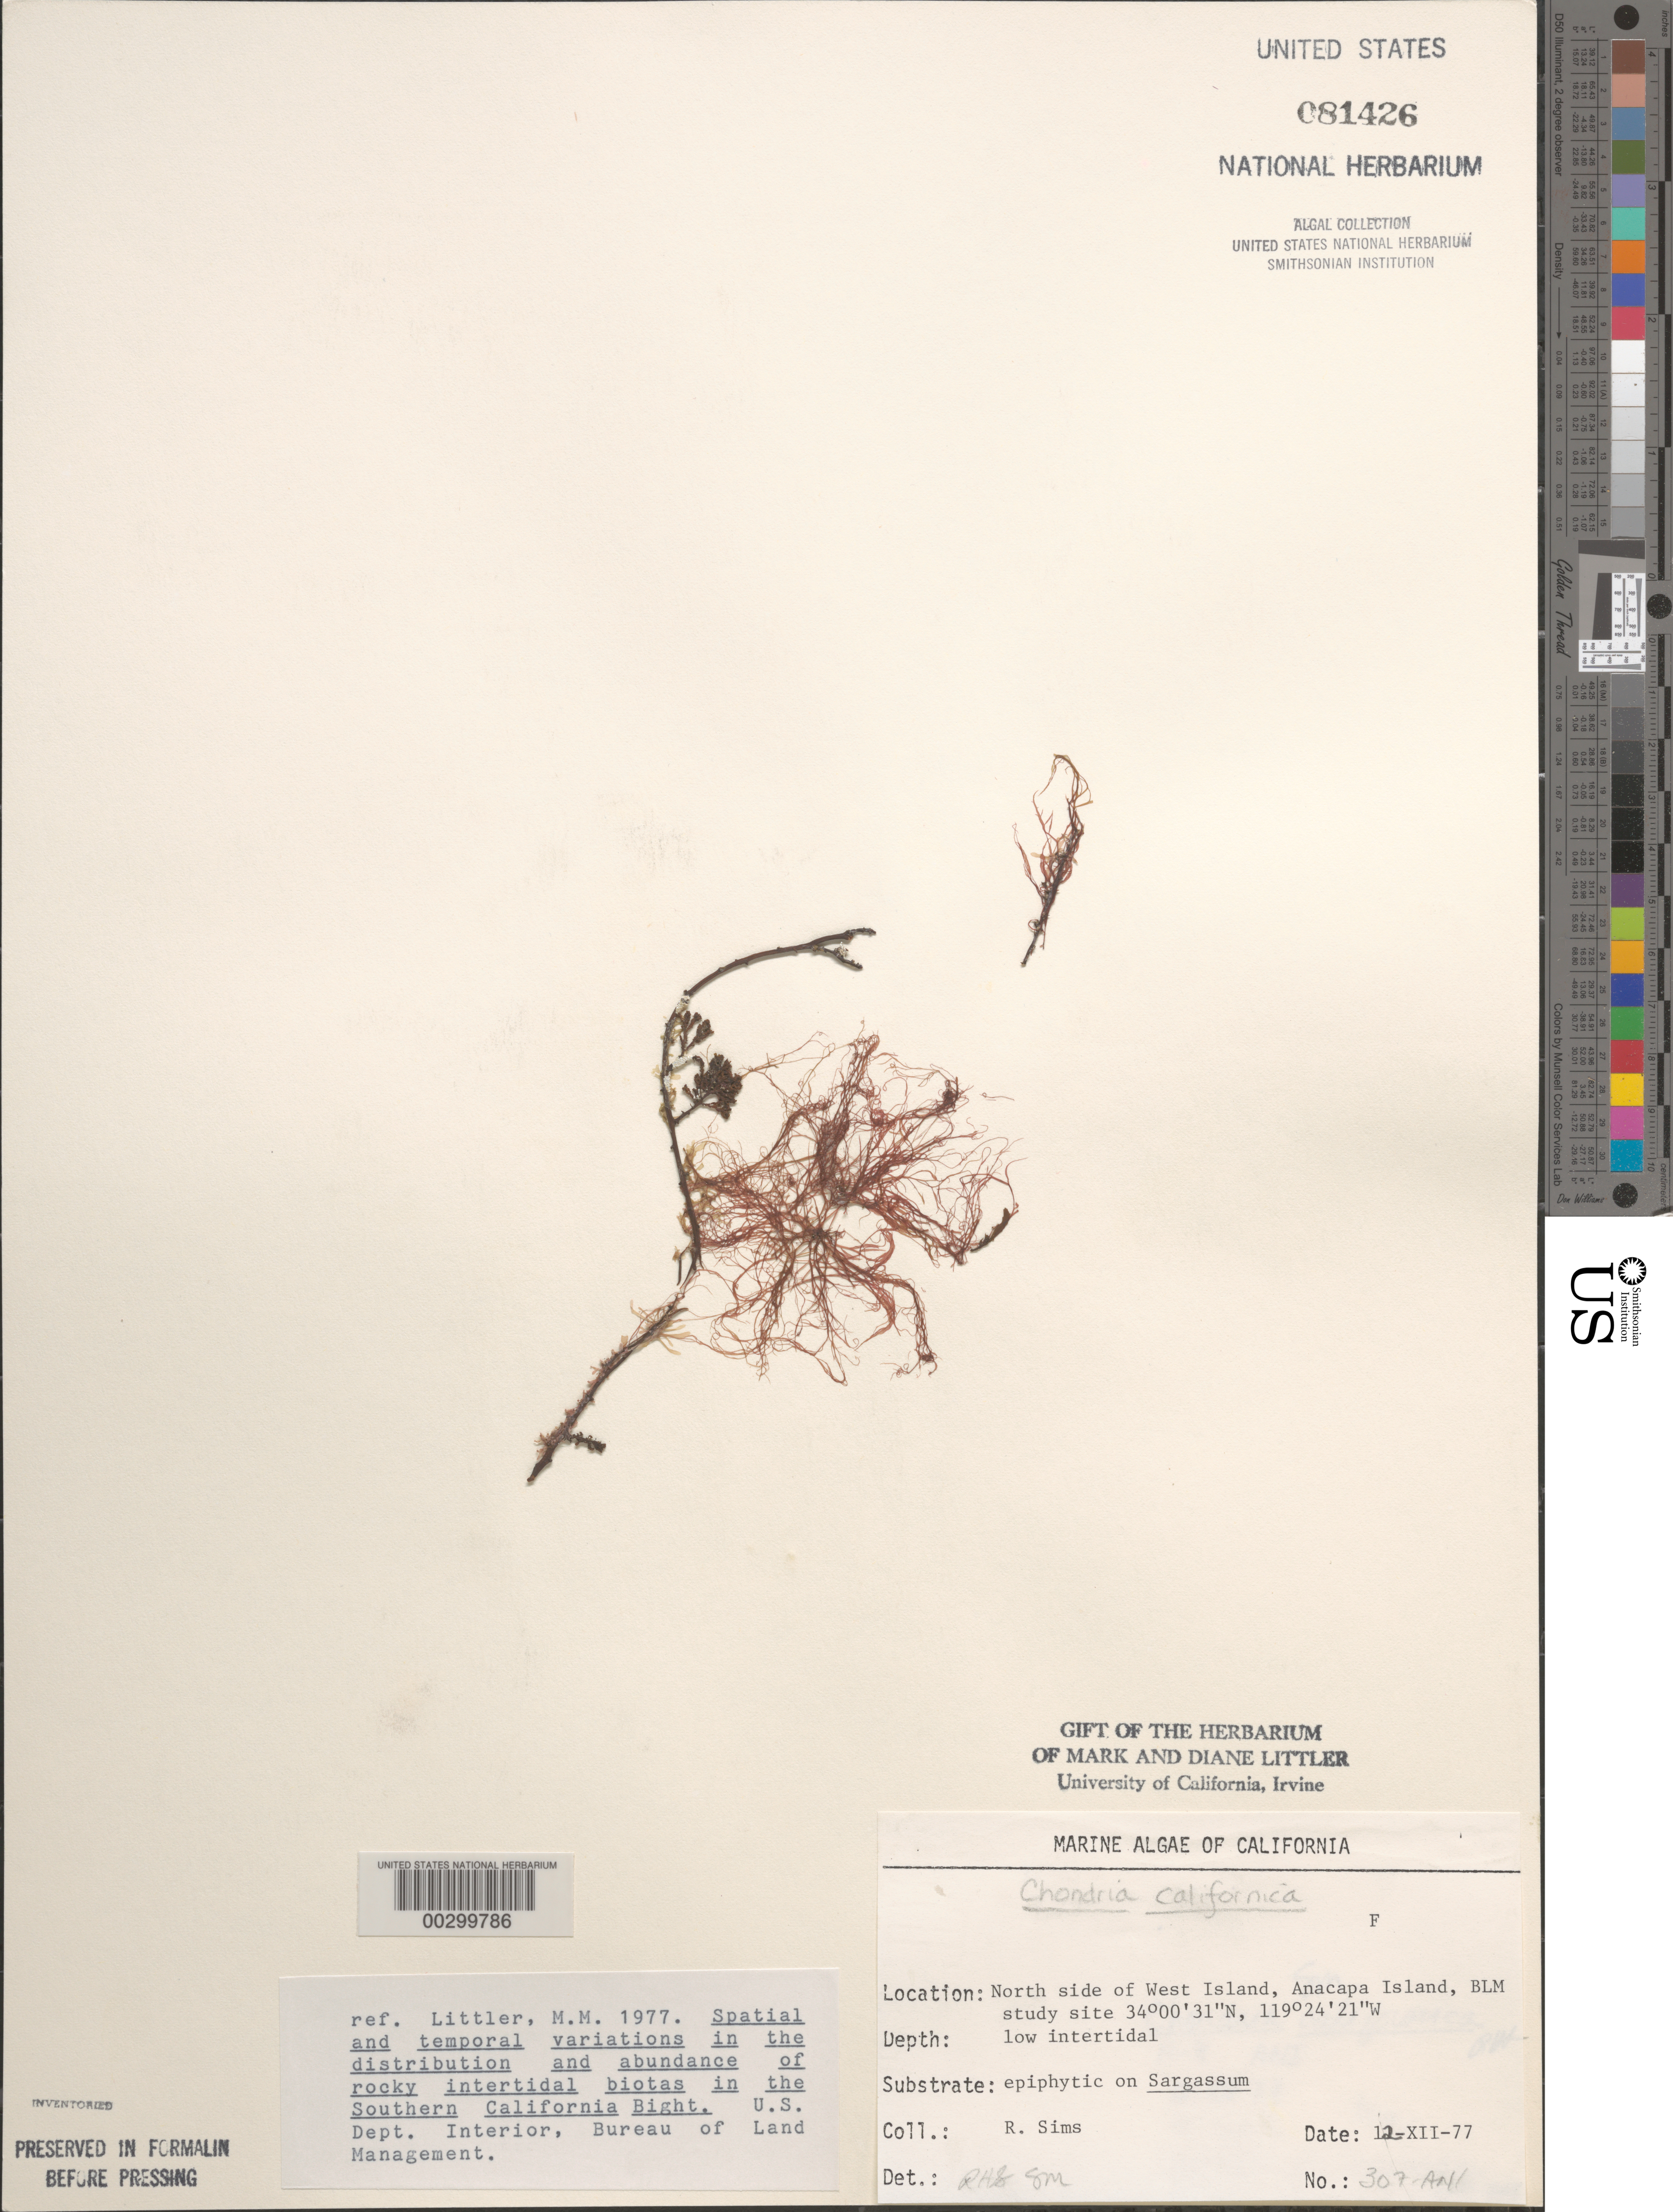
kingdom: Plantae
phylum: Rhodophyta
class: Florideophyceae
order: Ceramiales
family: Rhodomelaceae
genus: Chondria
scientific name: Chondria acrorhizophora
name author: Setch. & N.L. Gardner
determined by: Algae name updating Project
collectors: R. H. Sims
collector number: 307-ANI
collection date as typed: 12 Dec 1977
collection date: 1977-12-12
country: United States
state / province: California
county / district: Ventura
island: Anacapa Island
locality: North side of west island, northwest end of Frenchy's Cove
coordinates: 34 00'31"N, 119 24'21"W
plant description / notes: BLM-SOCALBIGHT Rocky Intertidal Survey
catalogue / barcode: US 81426